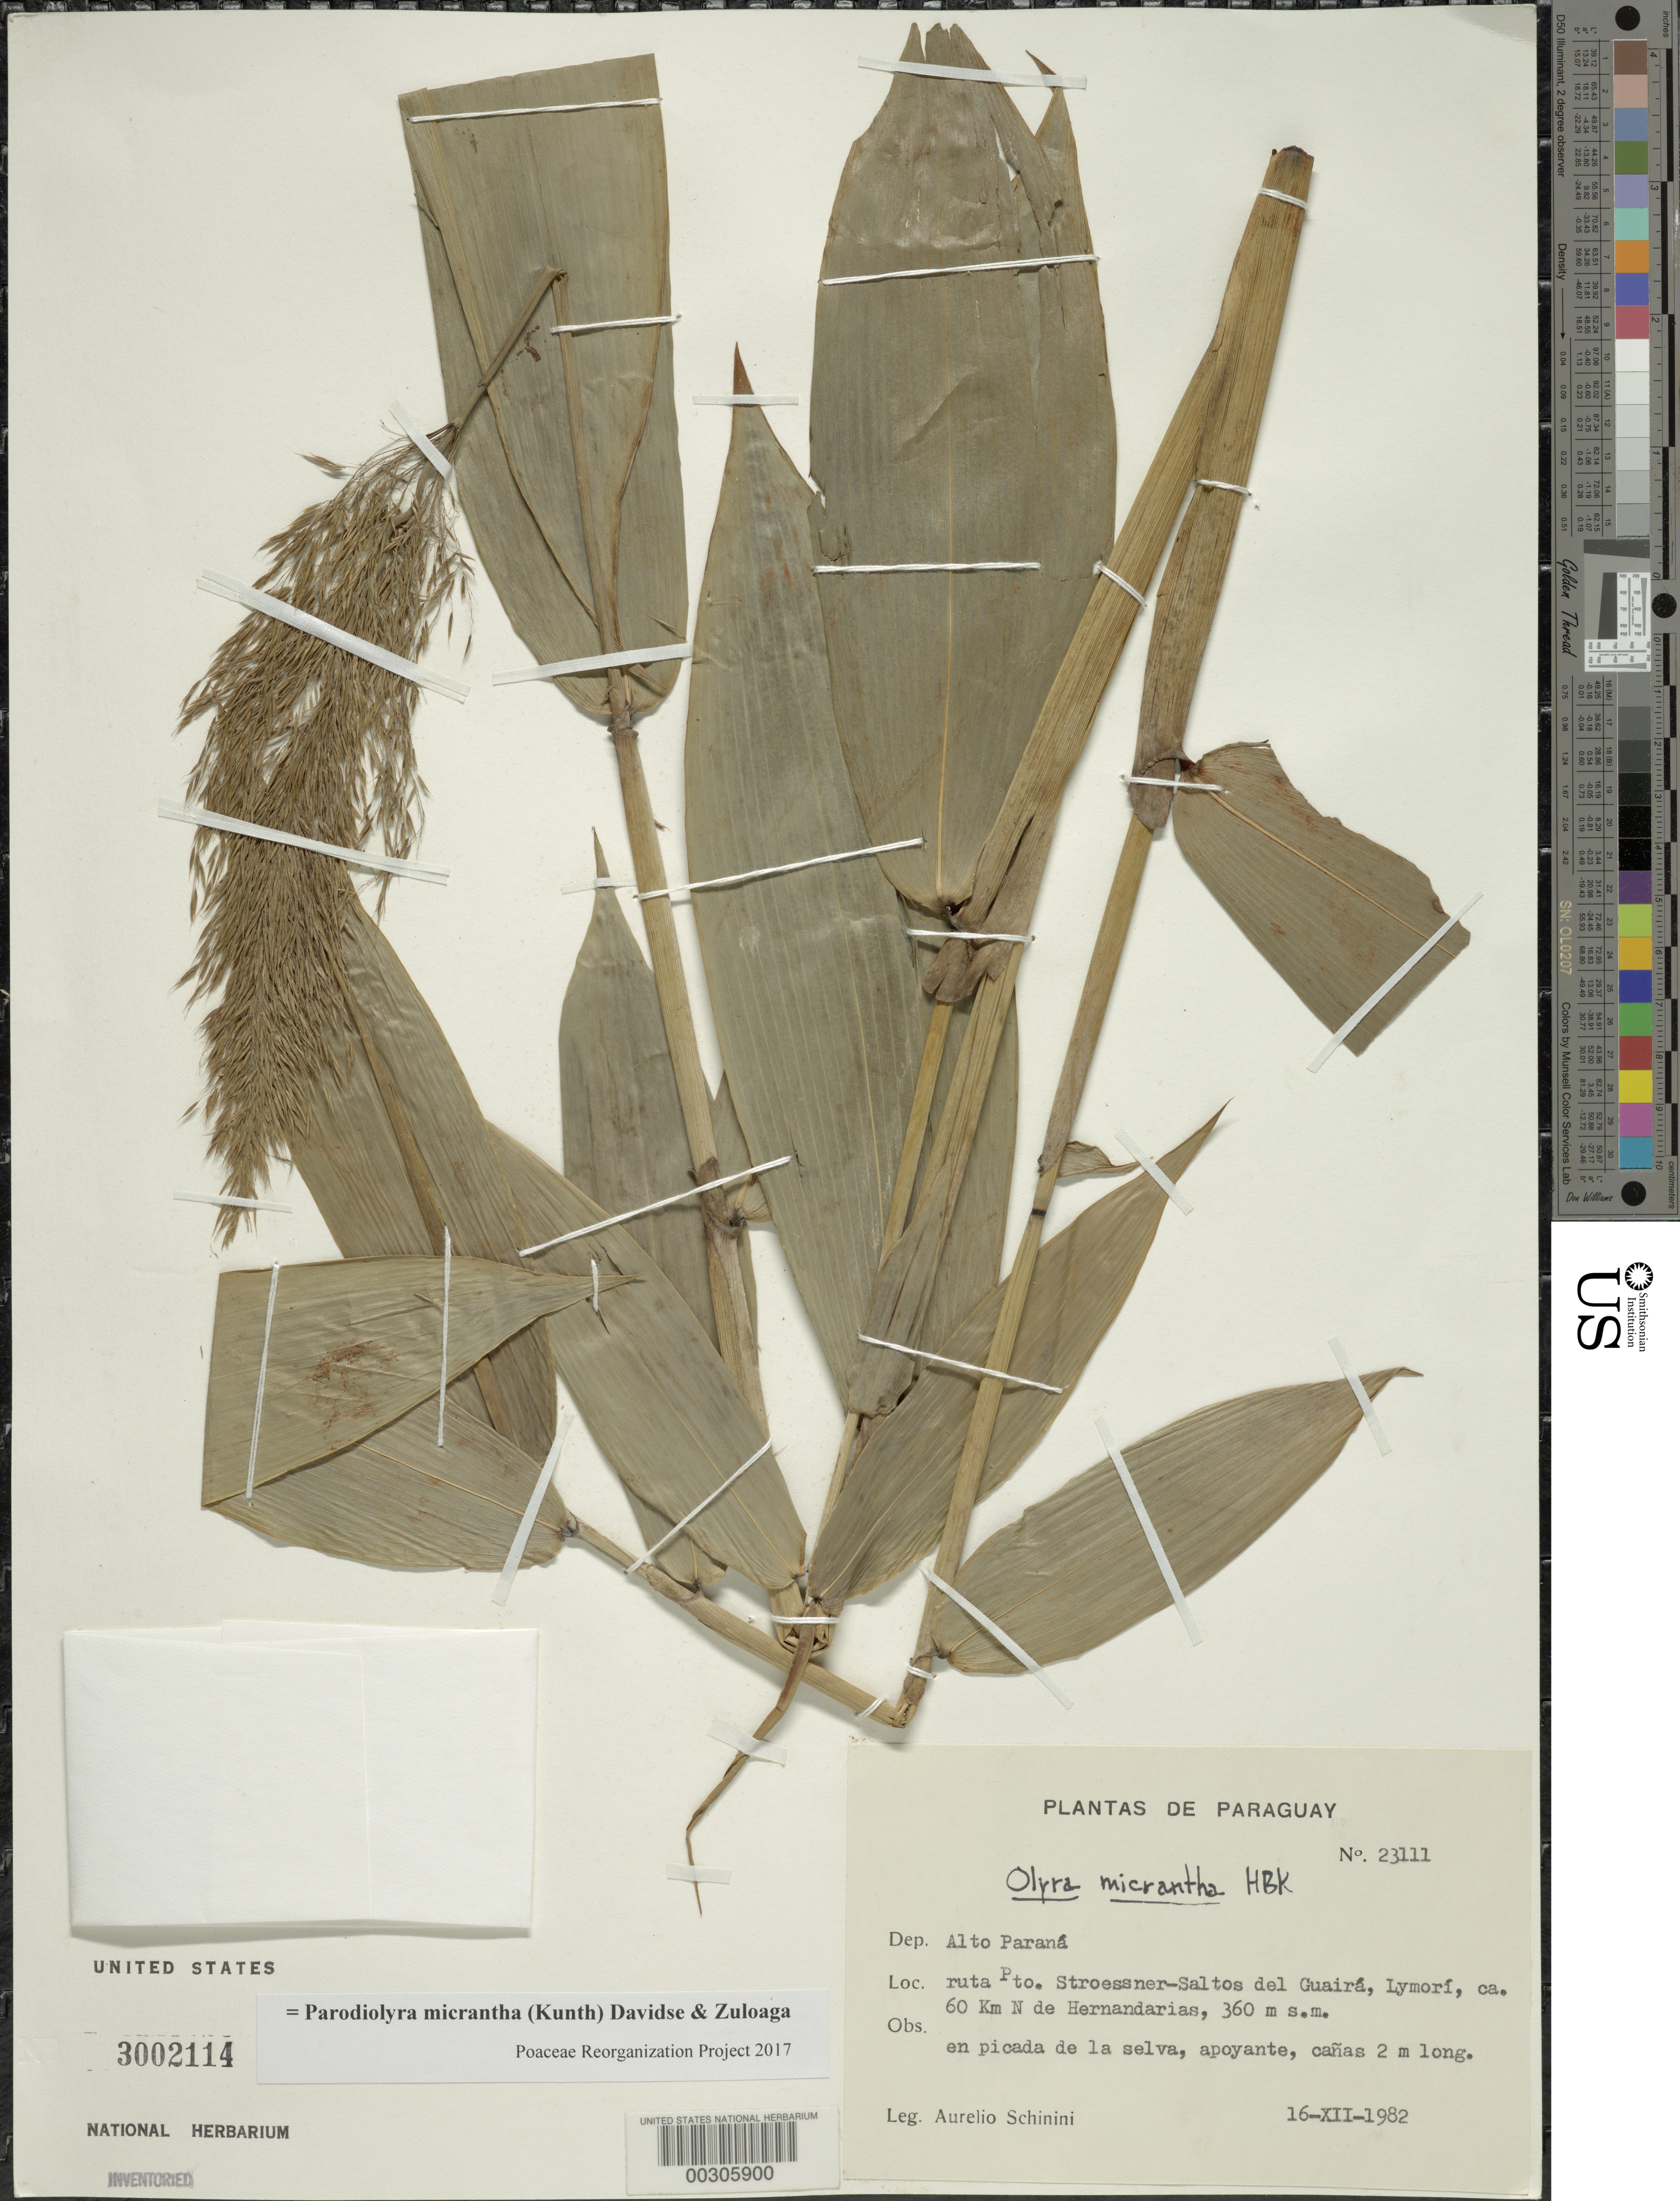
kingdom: Plantae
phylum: Tracheophyta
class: Liliopsida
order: Poales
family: Poaceae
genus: Parodiolyra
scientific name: Parodiolyra micrantha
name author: (Kunth) Davidse & Zuloaga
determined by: Poaceae Reorganization Project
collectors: A. Schinini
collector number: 23111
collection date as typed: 16 Dec 1982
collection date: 1982-12-16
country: Paraguay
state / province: Alto Paraná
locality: Lymori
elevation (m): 360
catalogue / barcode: US 3002114